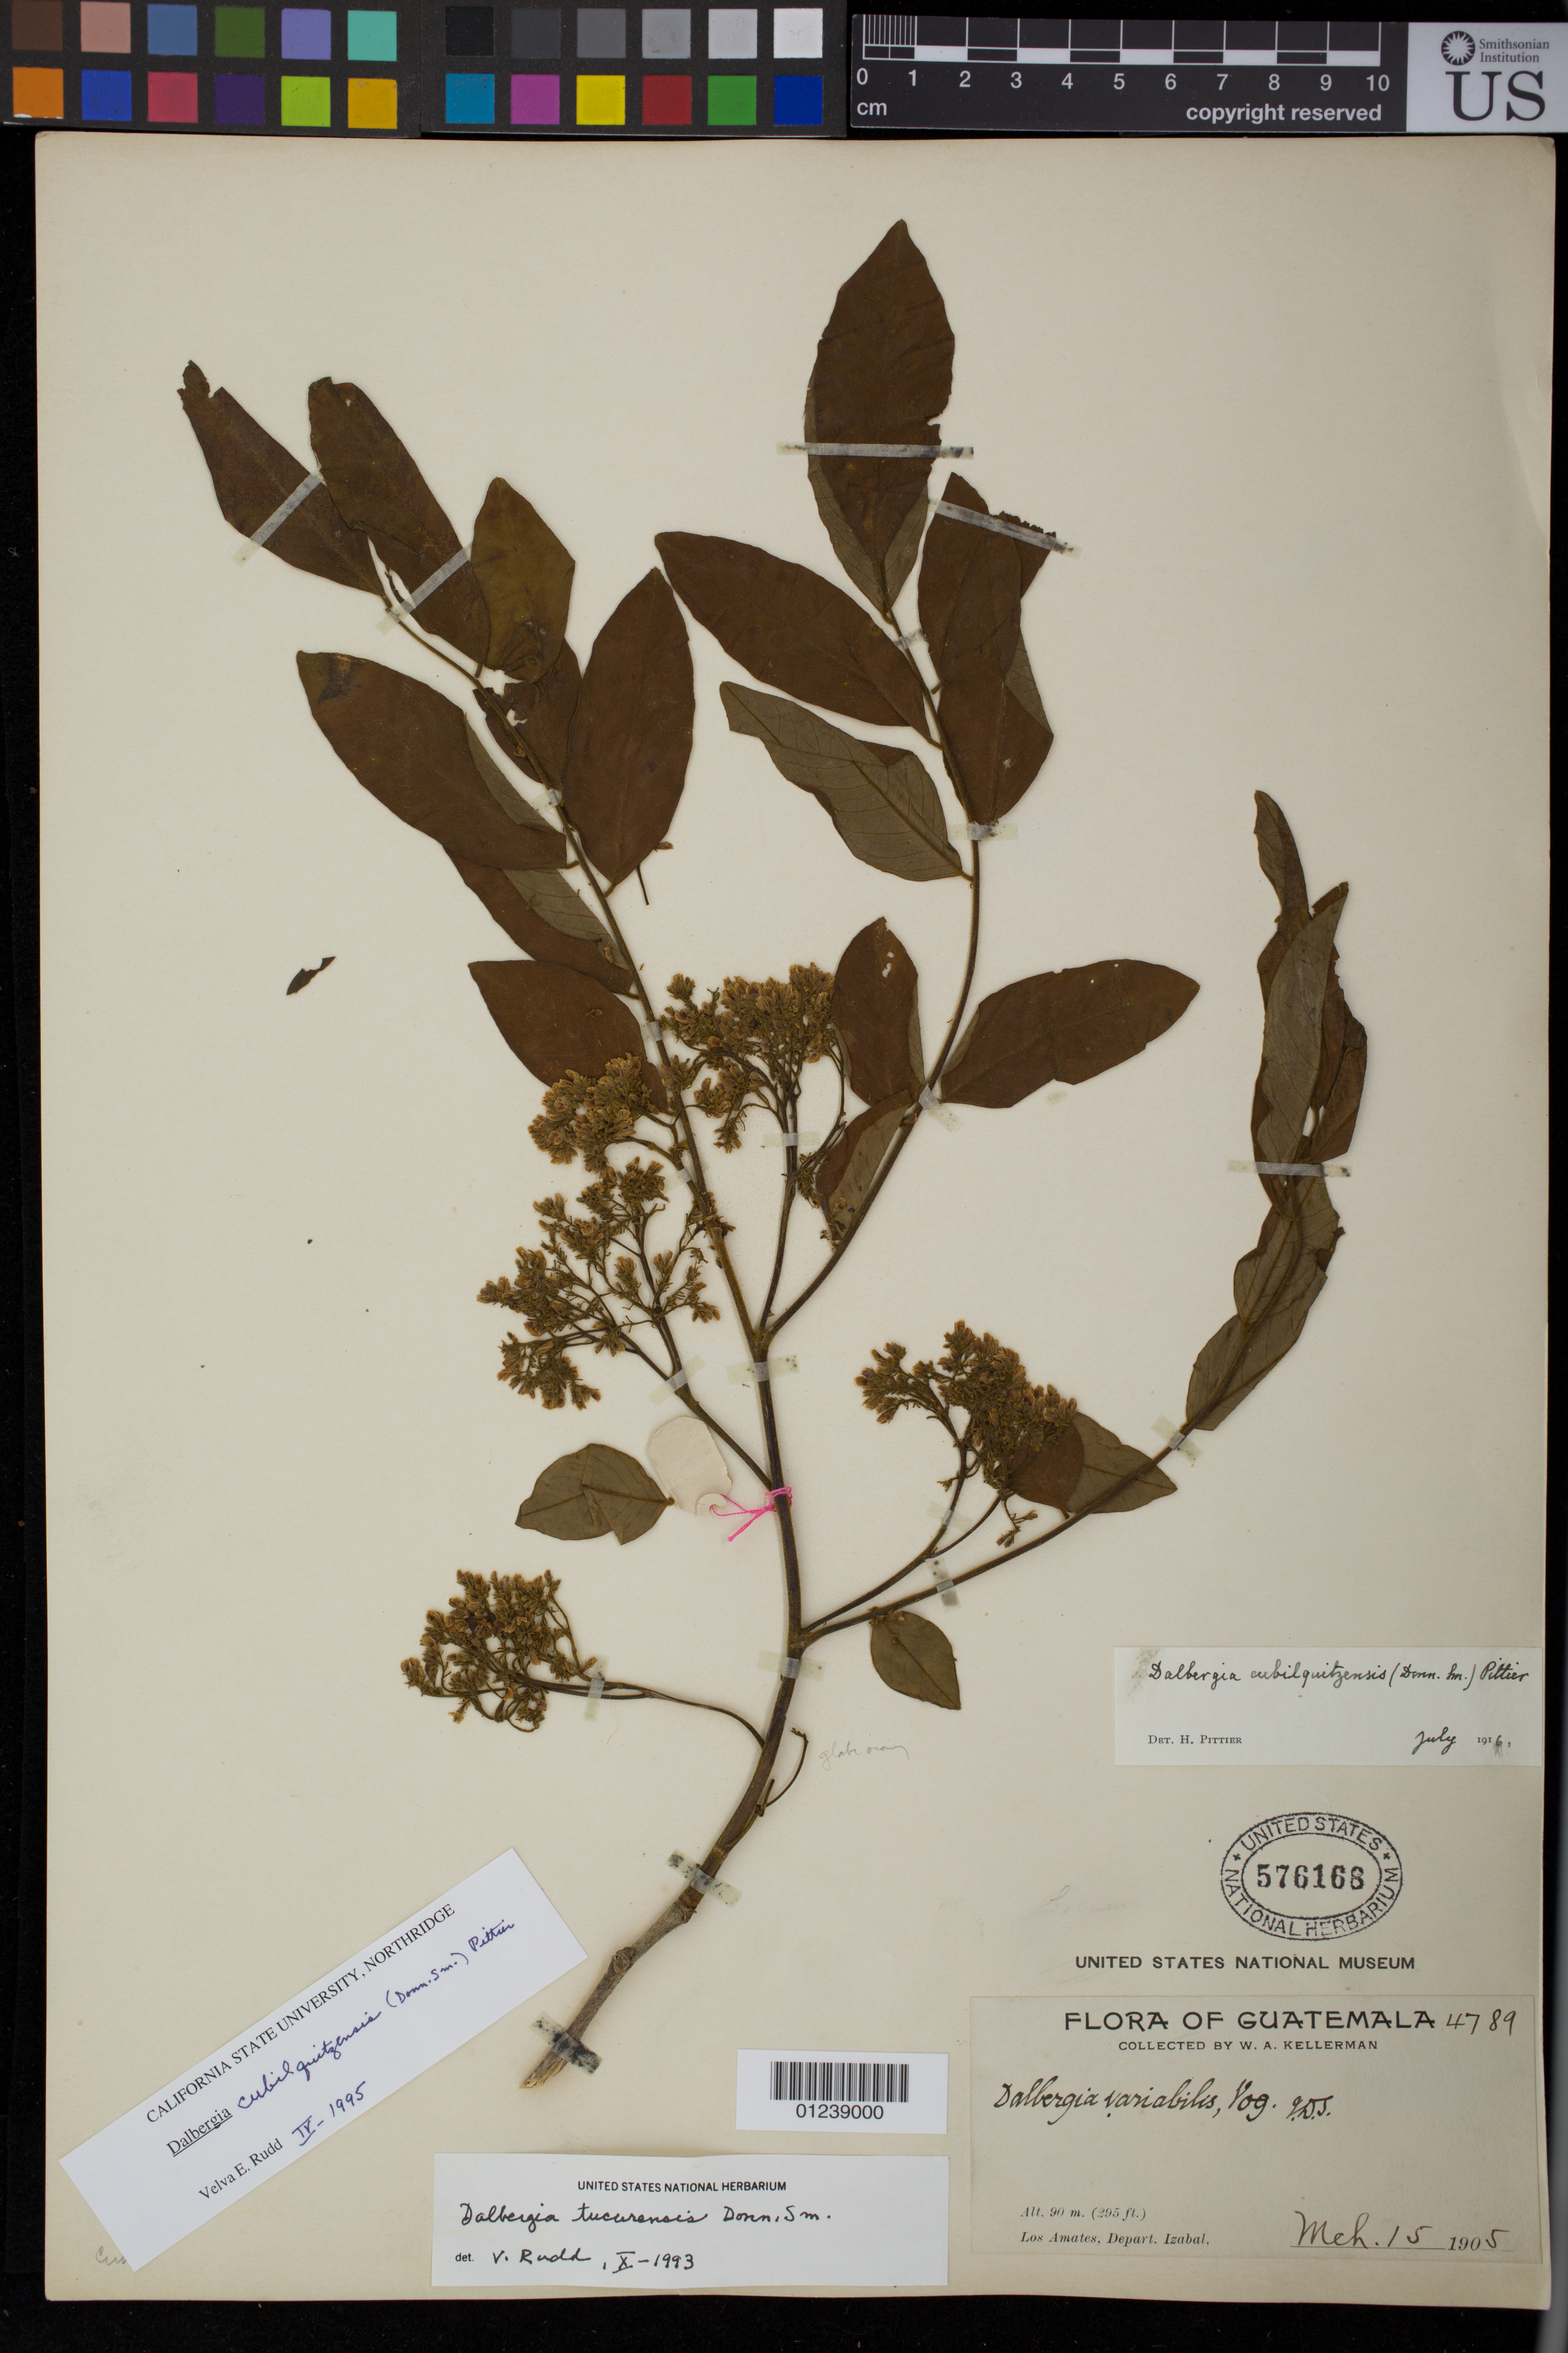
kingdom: Plantae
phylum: Tracheophyta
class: Magnoliopsida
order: Fabales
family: Fabaceae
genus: Dalbergia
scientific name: Dalbergia cubilquitzensis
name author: (Donn. Sm.) Pittier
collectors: W. A. Kellerman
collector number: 4789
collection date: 1905-03-15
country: Guatemala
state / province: Izabal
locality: Los Amates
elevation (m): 90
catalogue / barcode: US 576168